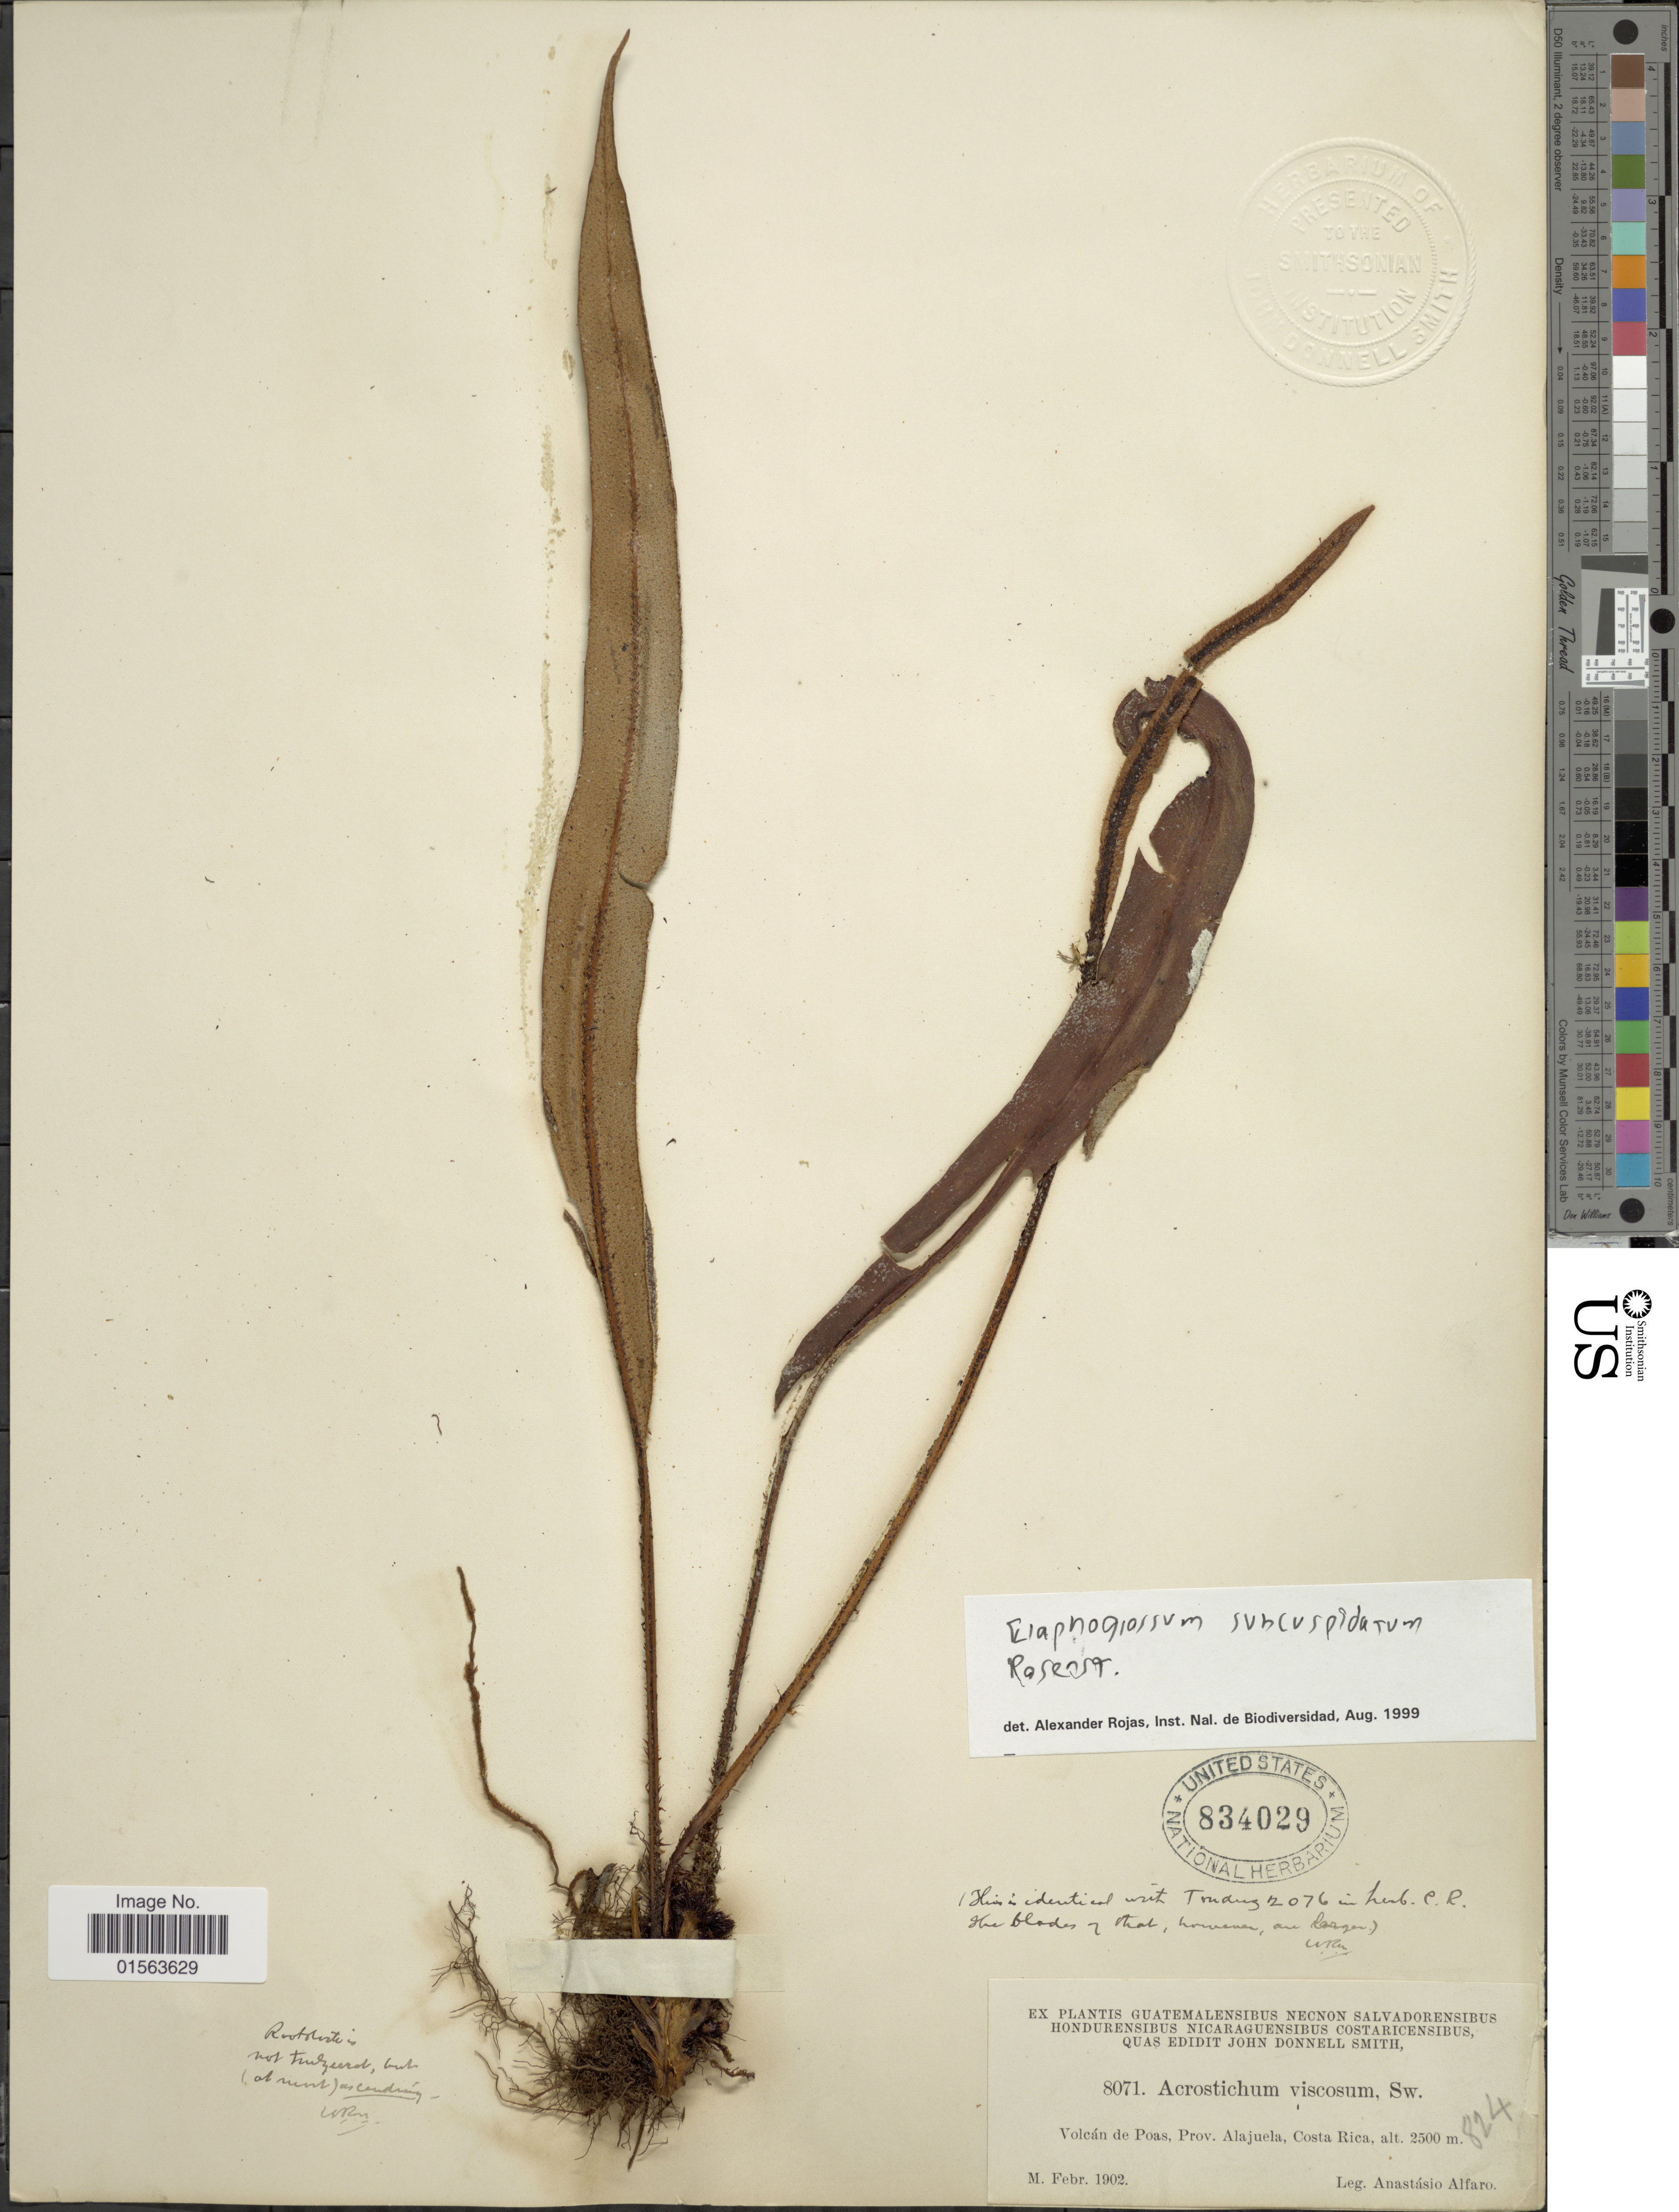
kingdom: Plantae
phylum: Tracheophyta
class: Polypodiopsida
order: Polypodiales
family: Dryopteridaceae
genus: Elaphoglossum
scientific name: Elaphoglossum subcuspidatum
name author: Rosenst.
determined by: Matos, F. B.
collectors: A. Alfaro Gonzalez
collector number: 8071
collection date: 1902-02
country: Costa Rica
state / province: Alajuela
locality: Volcan de Poas, Prov. Alajuela, Costa Rica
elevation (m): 2500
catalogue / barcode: US 834029